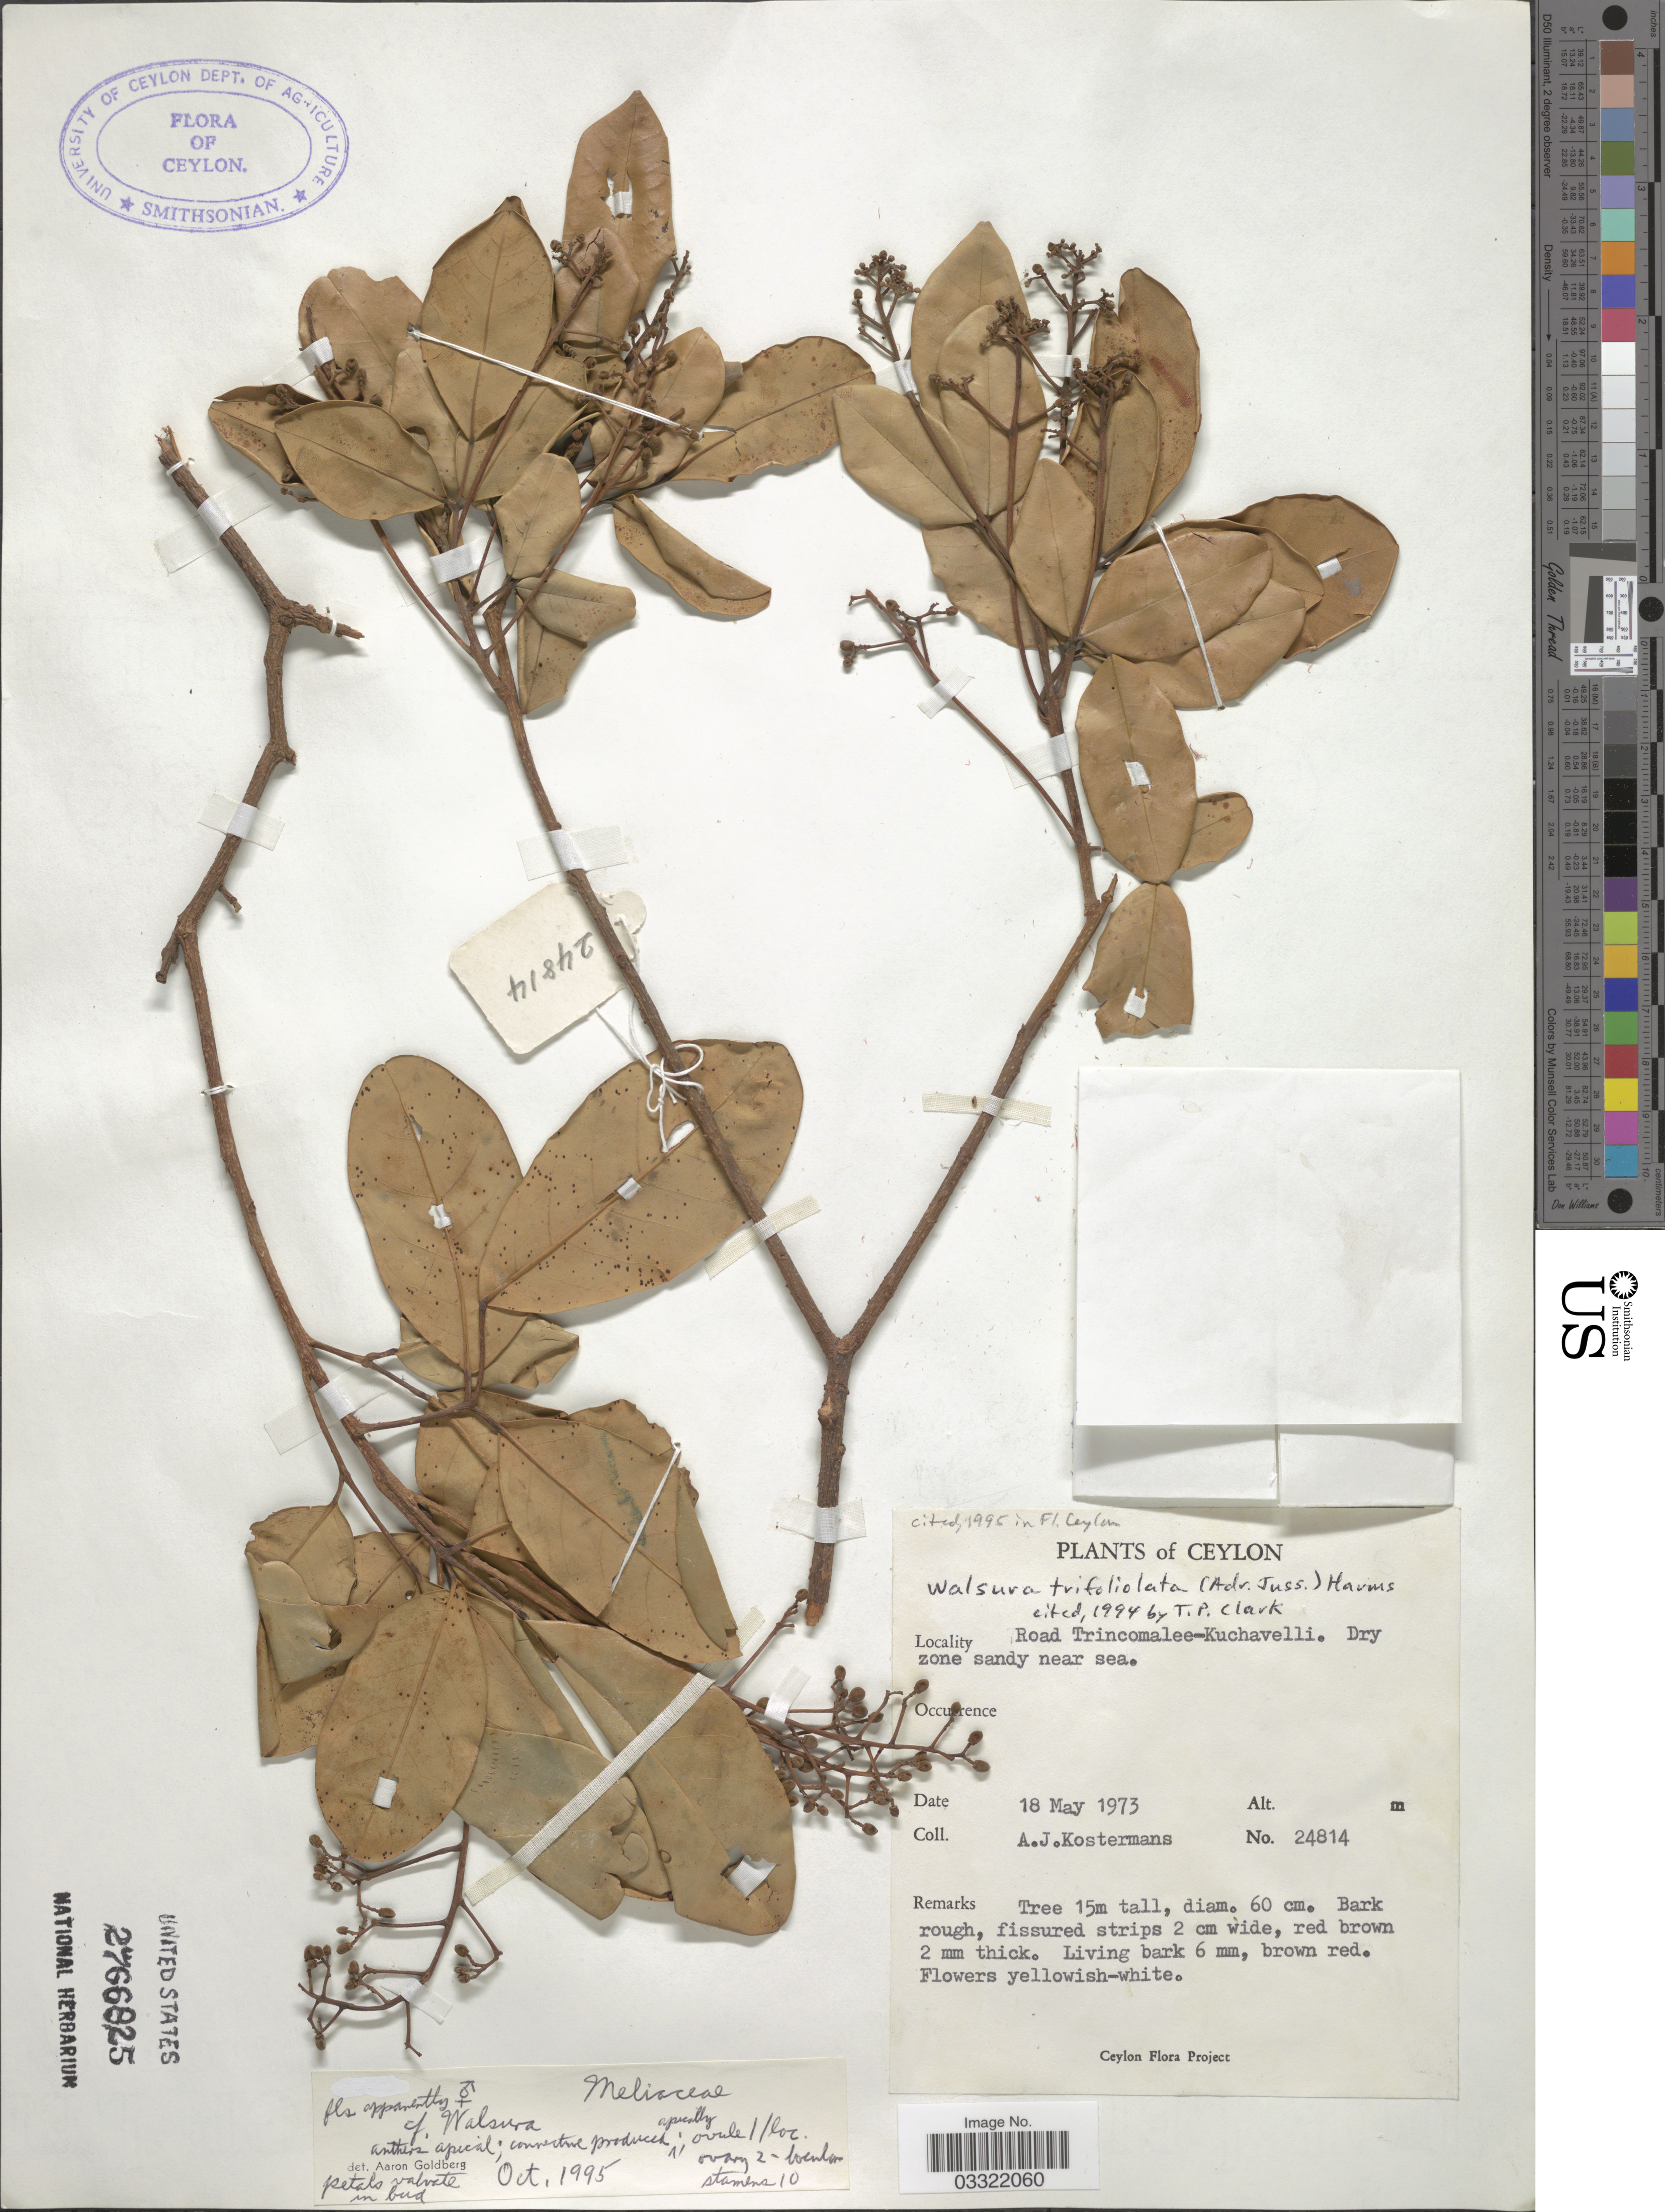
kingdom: Plantae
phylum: Tracheophyta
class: Magnoliopsida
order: Sapindales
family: Meliaceae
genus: Walsura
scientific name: Walsura trifoliolata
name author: (A. Juss.) Harms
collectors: A. J. G. Kostermans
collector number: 24814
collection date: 1973-05-18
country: Sri Lanka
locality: Ceylon, Road Trincomalee-Kuchavelli.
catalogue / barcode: US 2766825